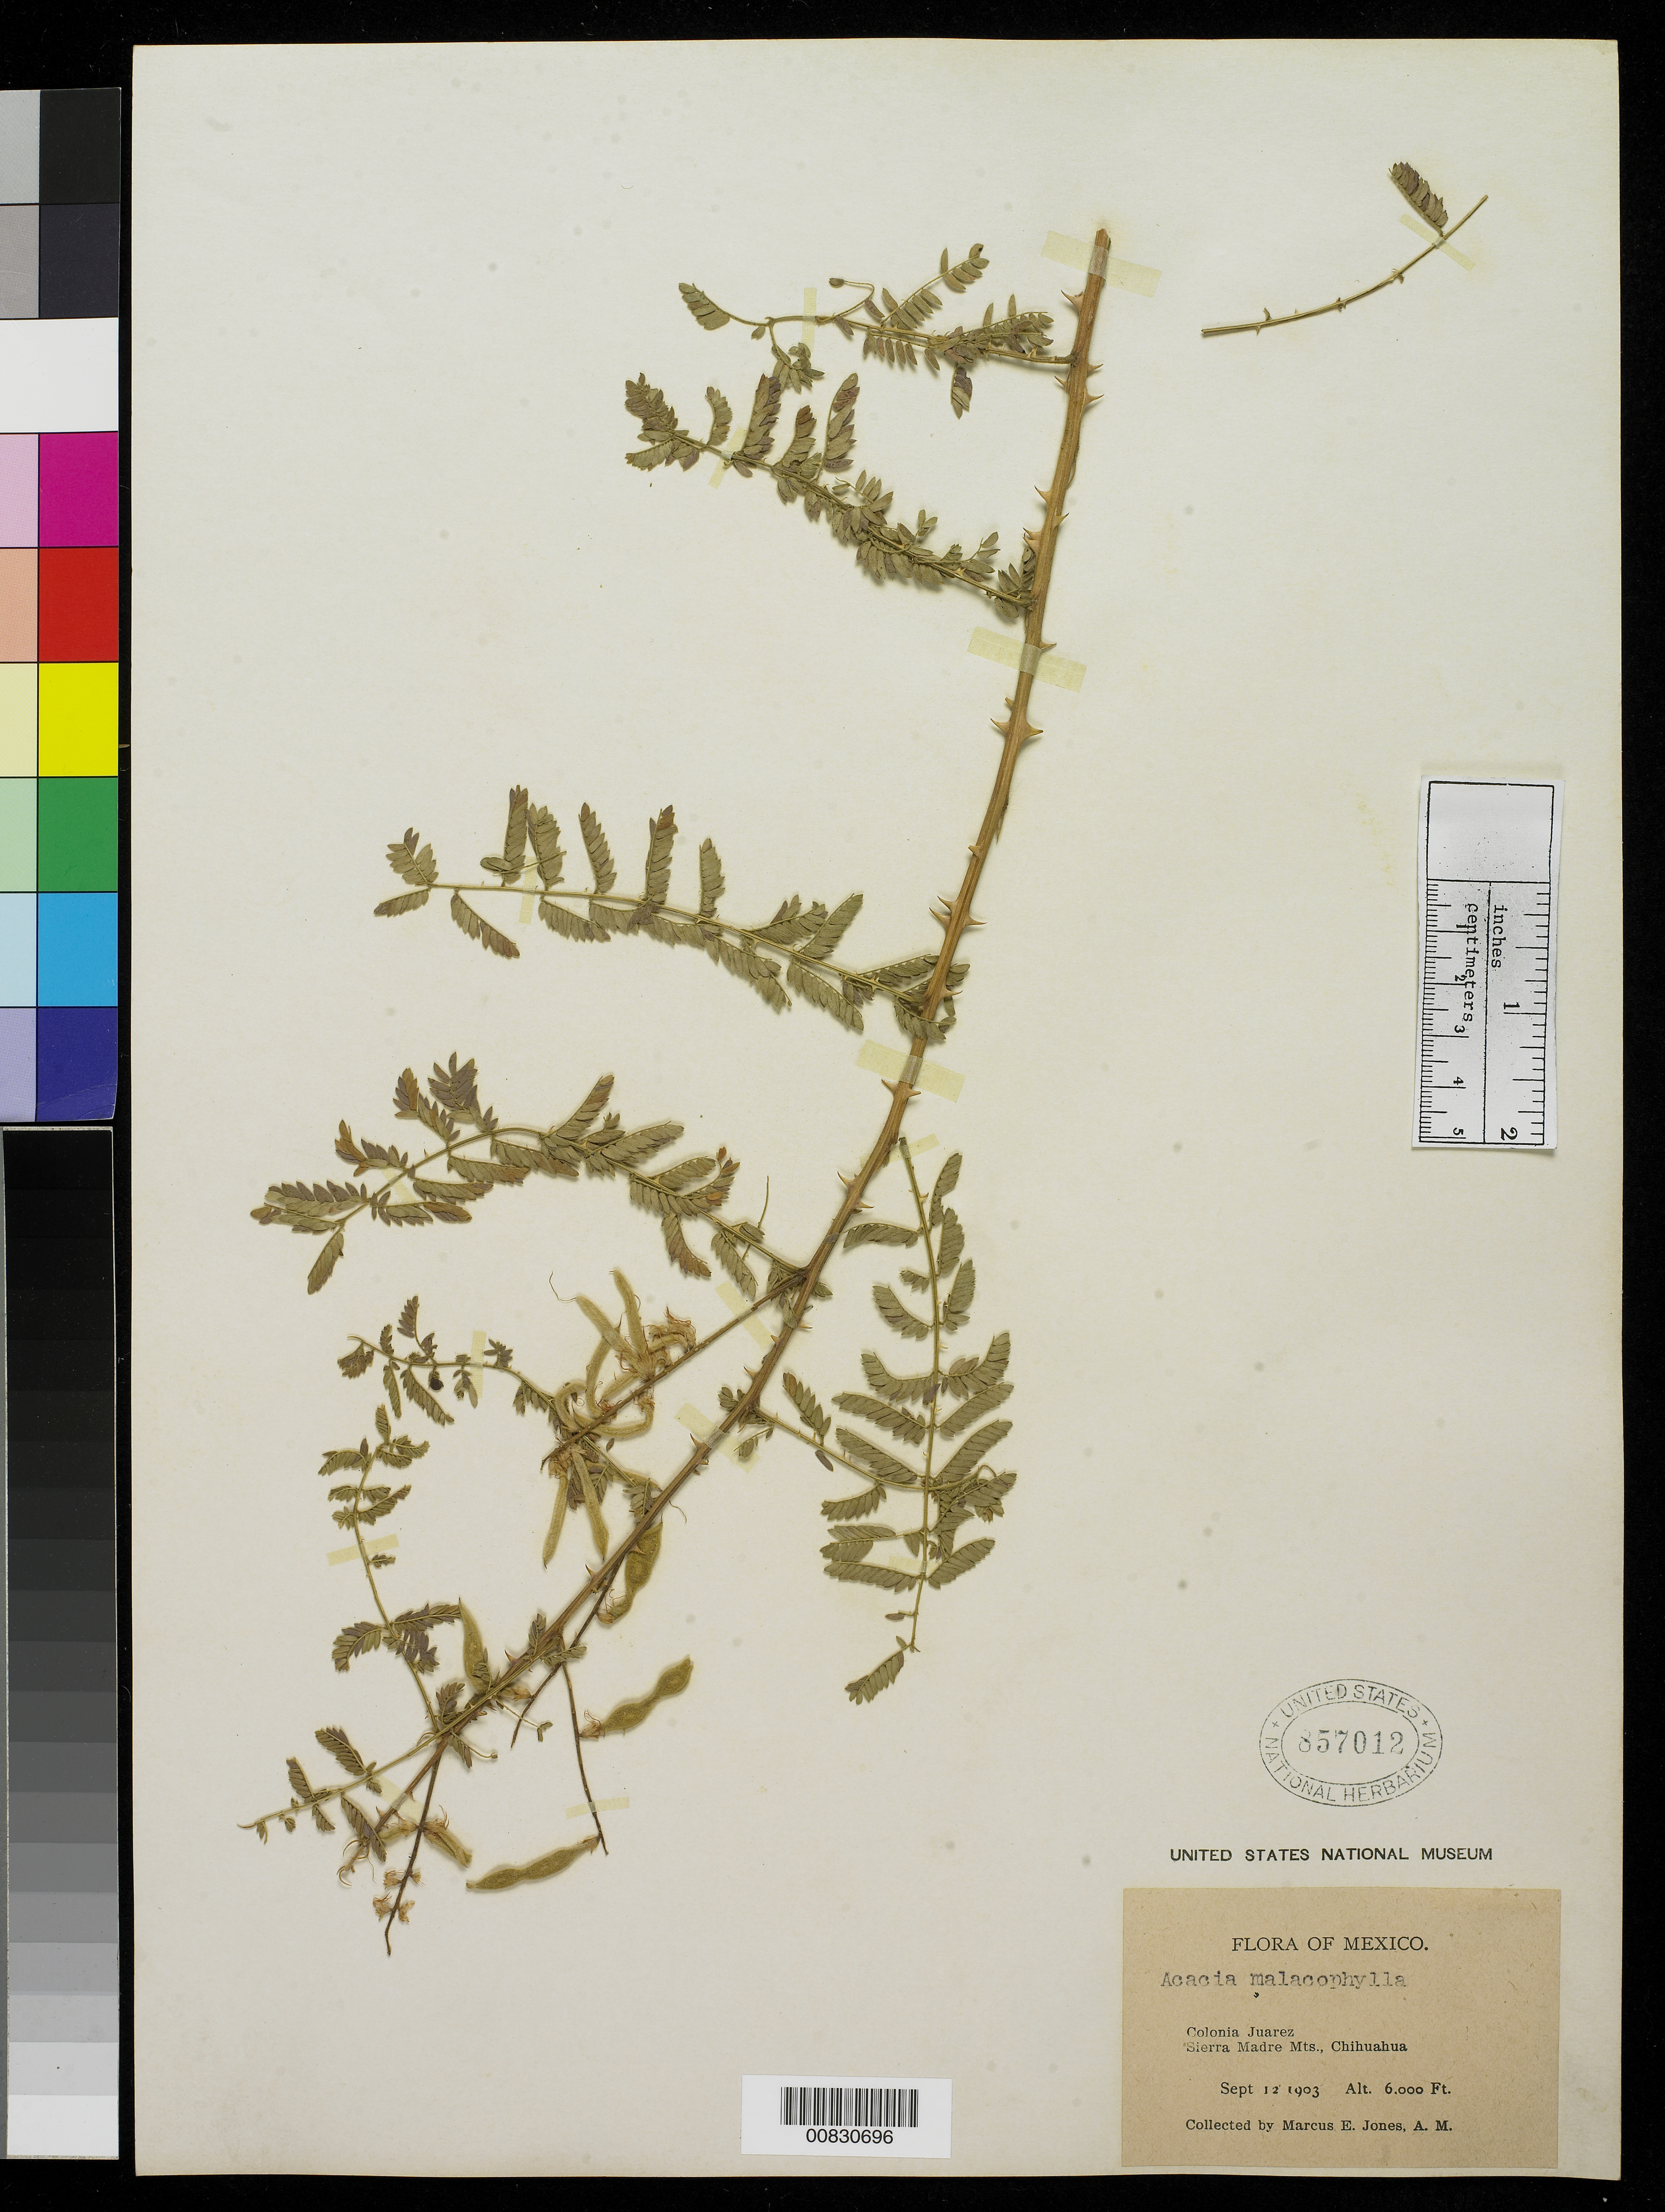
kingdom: Plantae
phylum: Tracheophyta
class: Magnoliopsida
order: Fabales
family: Fabaceae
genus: Mimosa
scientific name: Mimosa dysocarpa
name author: Benth. ex A. Gray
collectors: M. E. Jones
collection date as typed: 12 Sep 1903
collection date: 1903-09-12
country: Mexico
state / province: Chihuahua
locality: Colonia Juárez, Sierra Madre Mts., Chihuahua.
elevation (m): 1829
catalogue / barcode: US 857012